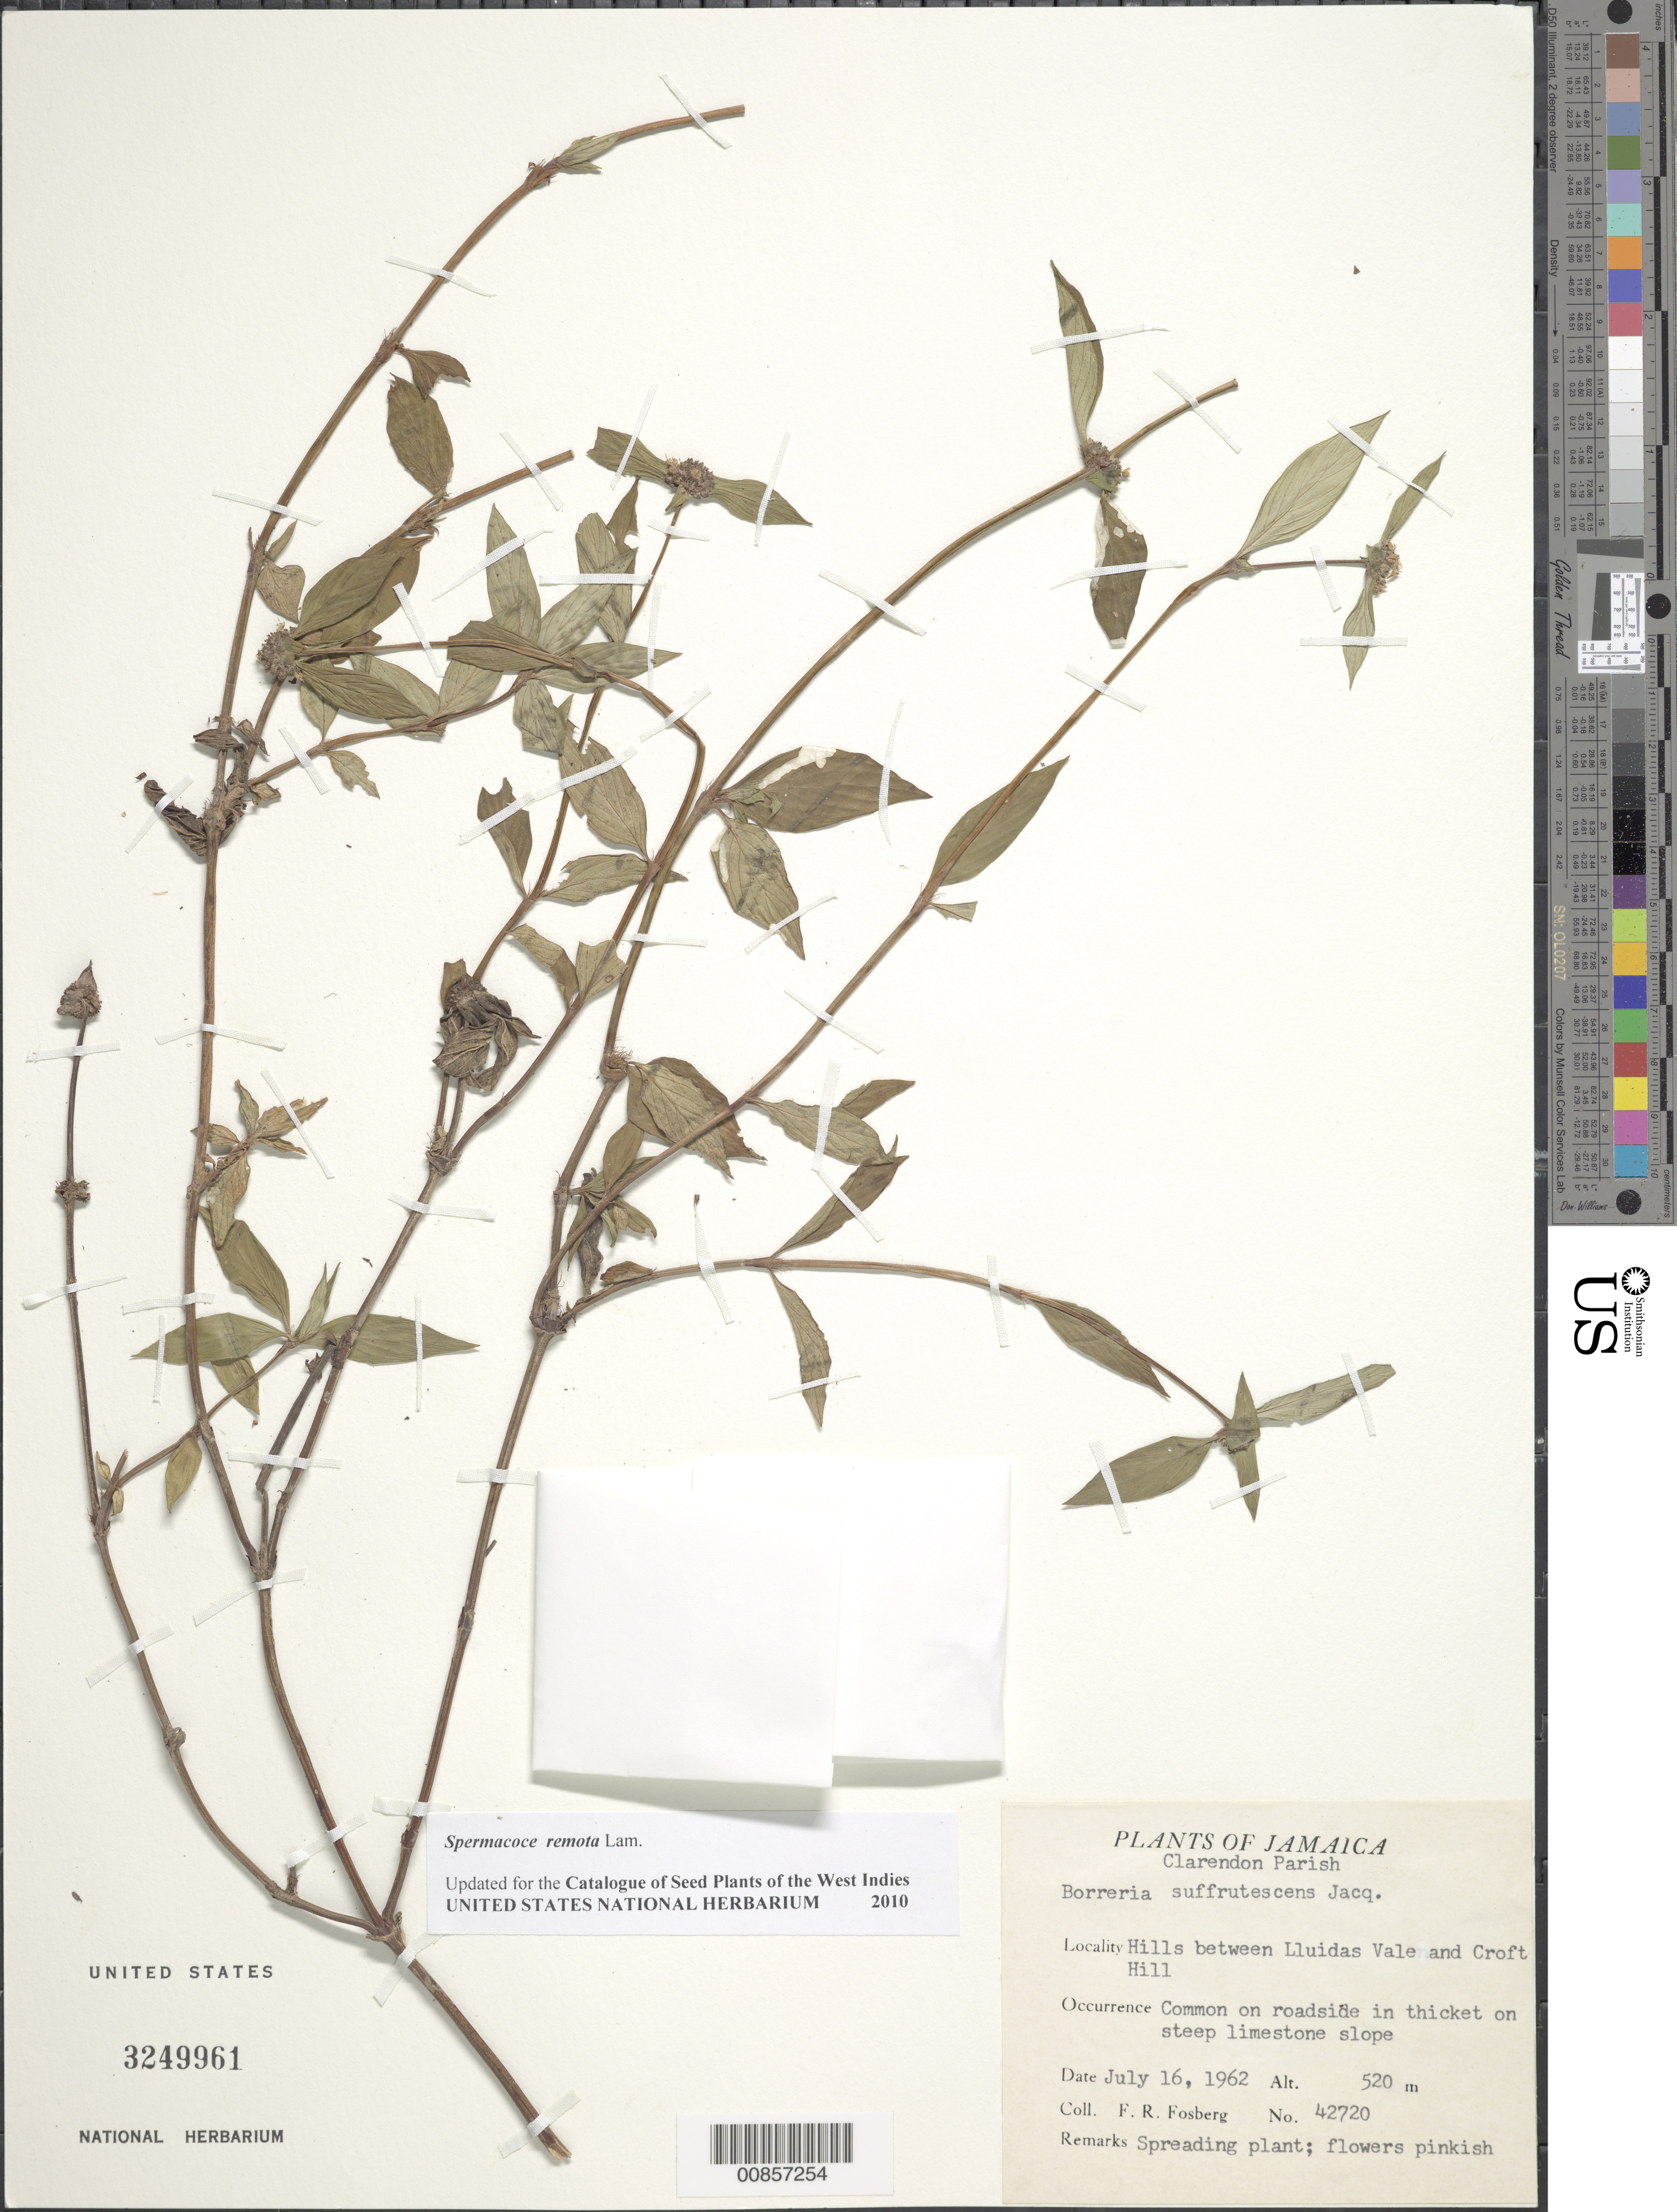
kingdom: Plantae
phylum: Tracheophyta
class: Magnoliopsida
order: Gentianales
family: Rubiaceae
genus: Spermacoce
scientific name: Spermacoce remota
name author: Lam.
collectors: F. R. Fosberg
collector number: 42720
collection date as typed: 16 Jul 1962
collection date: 1962-07-16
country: Jamaica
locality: Hills between Lluidas Vale and Croft Hill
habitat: On roadside in thicket, on steep limestone slope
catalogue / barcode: US 3249961